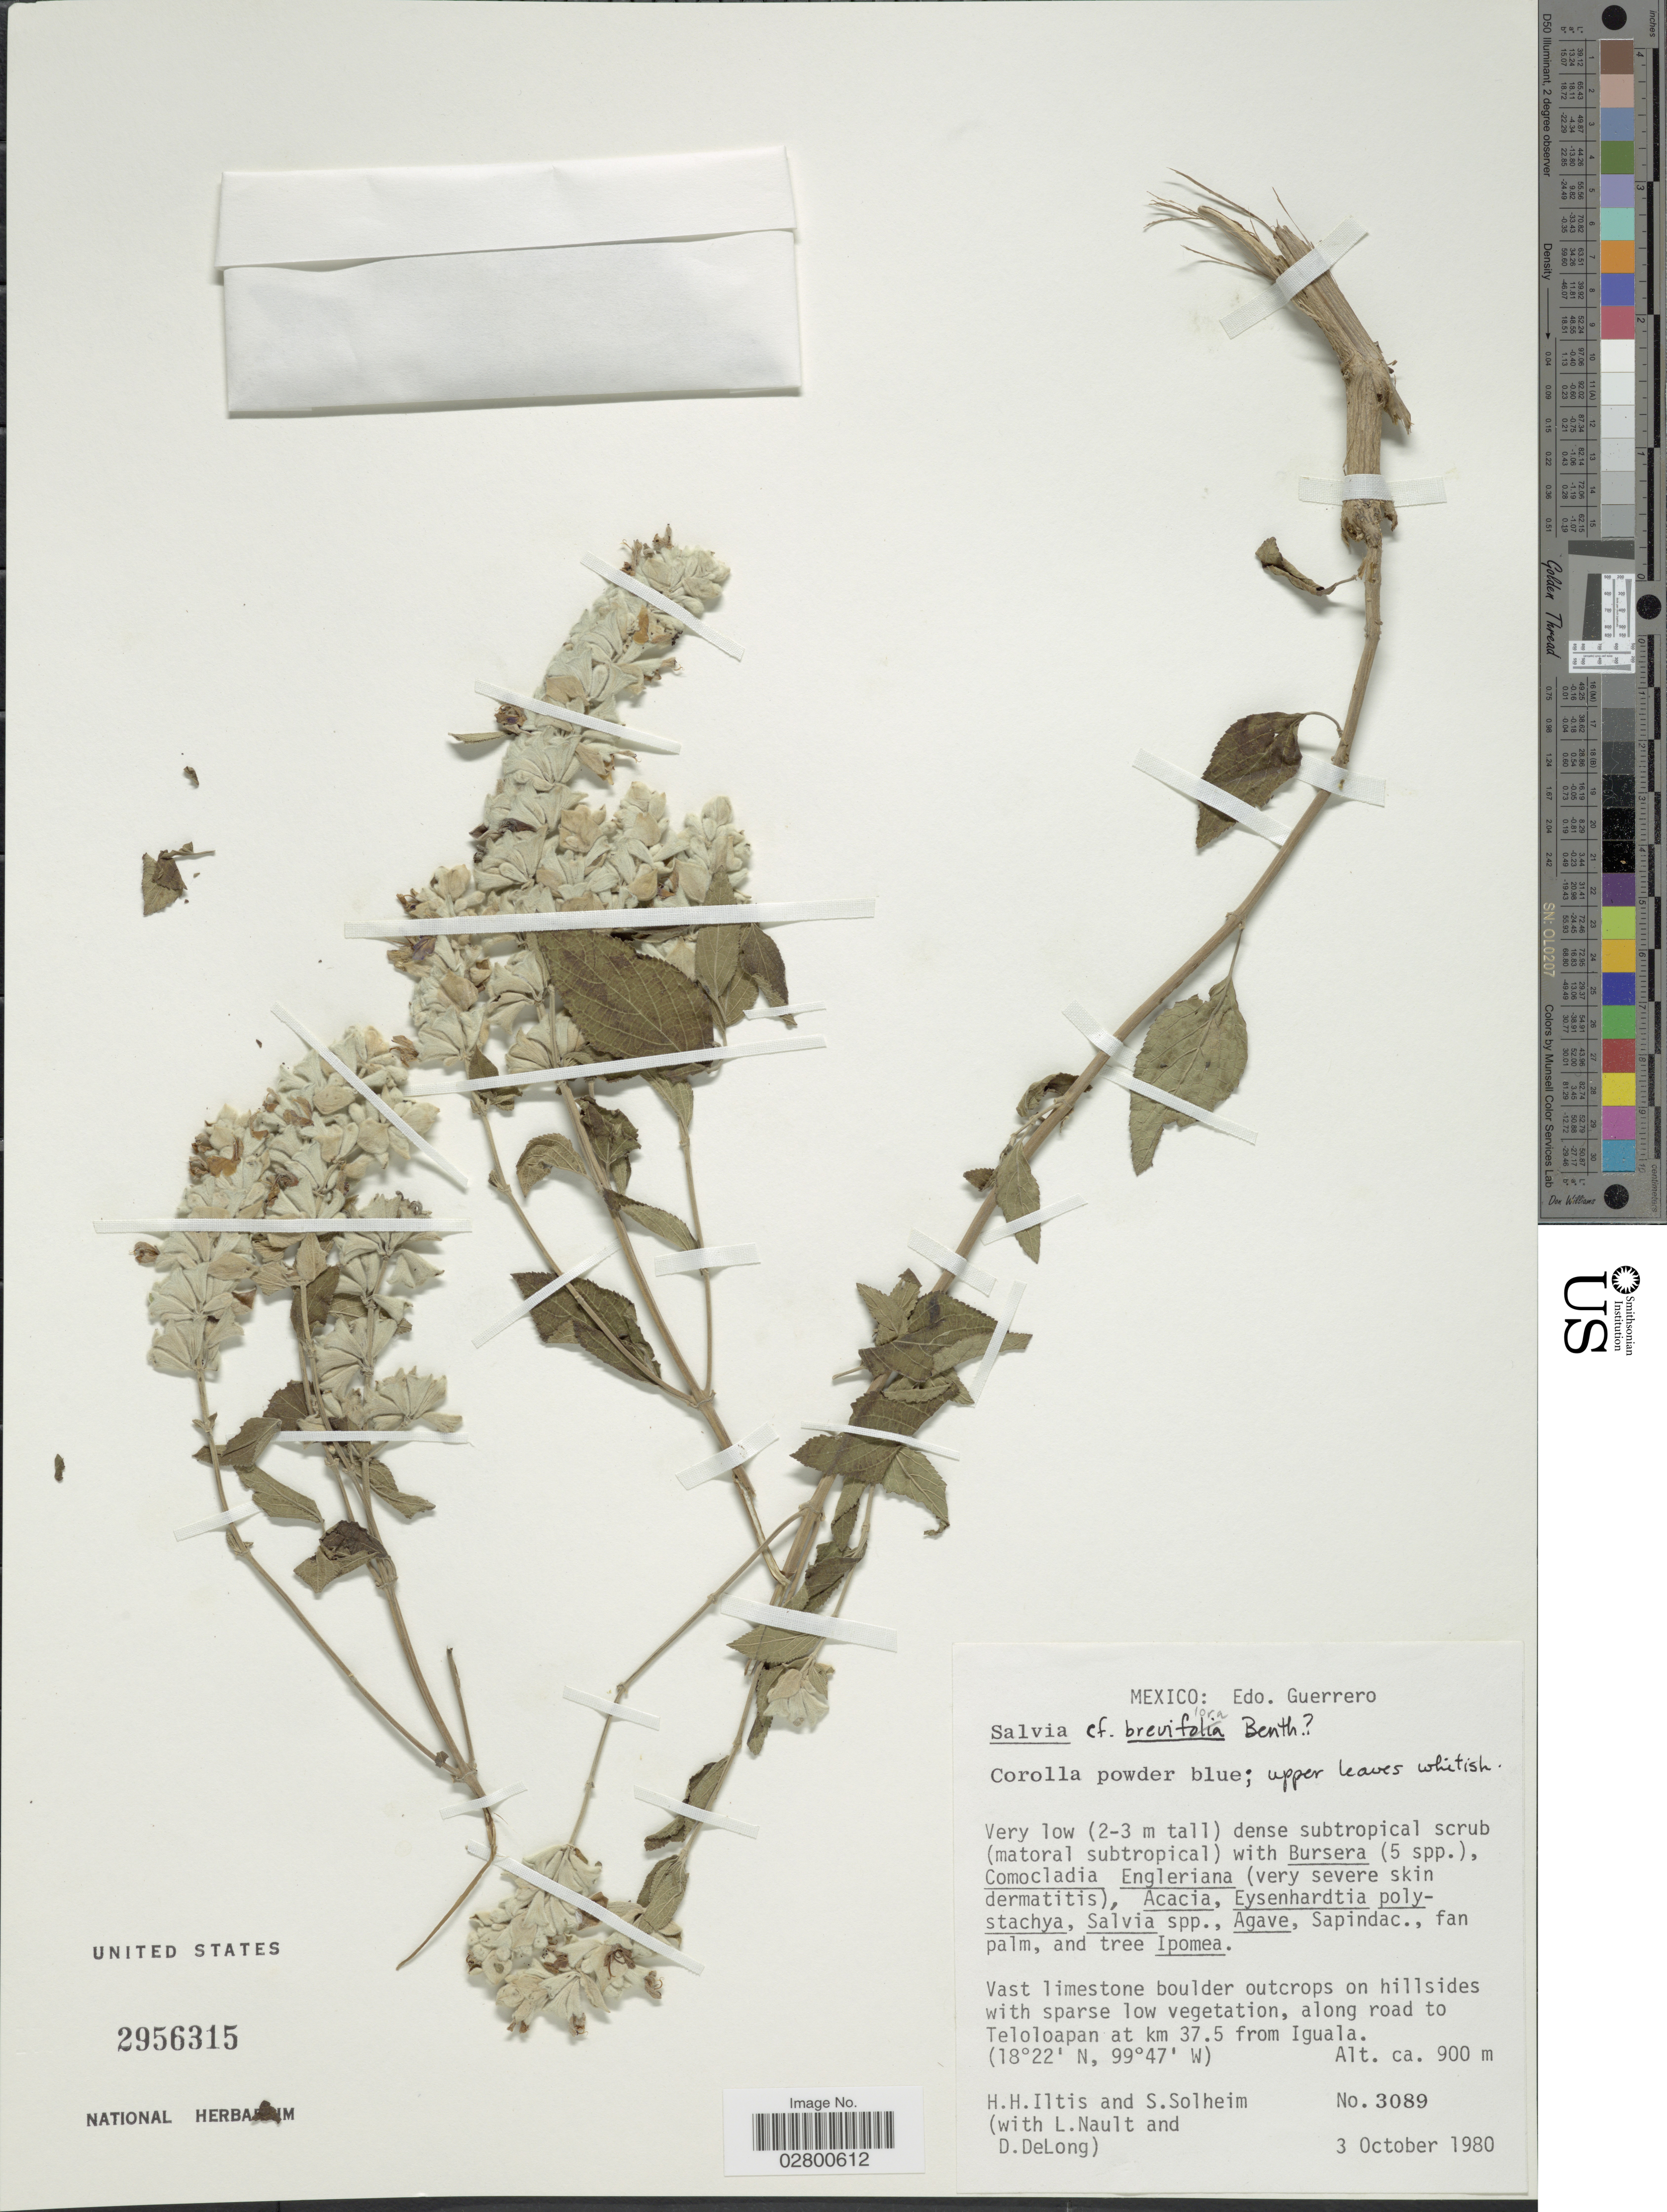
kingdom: Plantae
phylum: Tracheophyta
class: Magnoliopsida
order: Lamiales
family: Lamiaceae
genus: Salvia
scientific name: Salvia breviflora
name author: Moc. & Sessé ex Benth.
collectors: H. H. Iltis, S. Solheim, L. Nault & D. DeLong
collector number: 3089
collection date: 1980-10-03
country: Mexico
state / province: Guerrero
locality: Along road to Teloloapan at km 37.5 from Iguala.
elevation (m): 900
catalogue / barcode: US 2956315